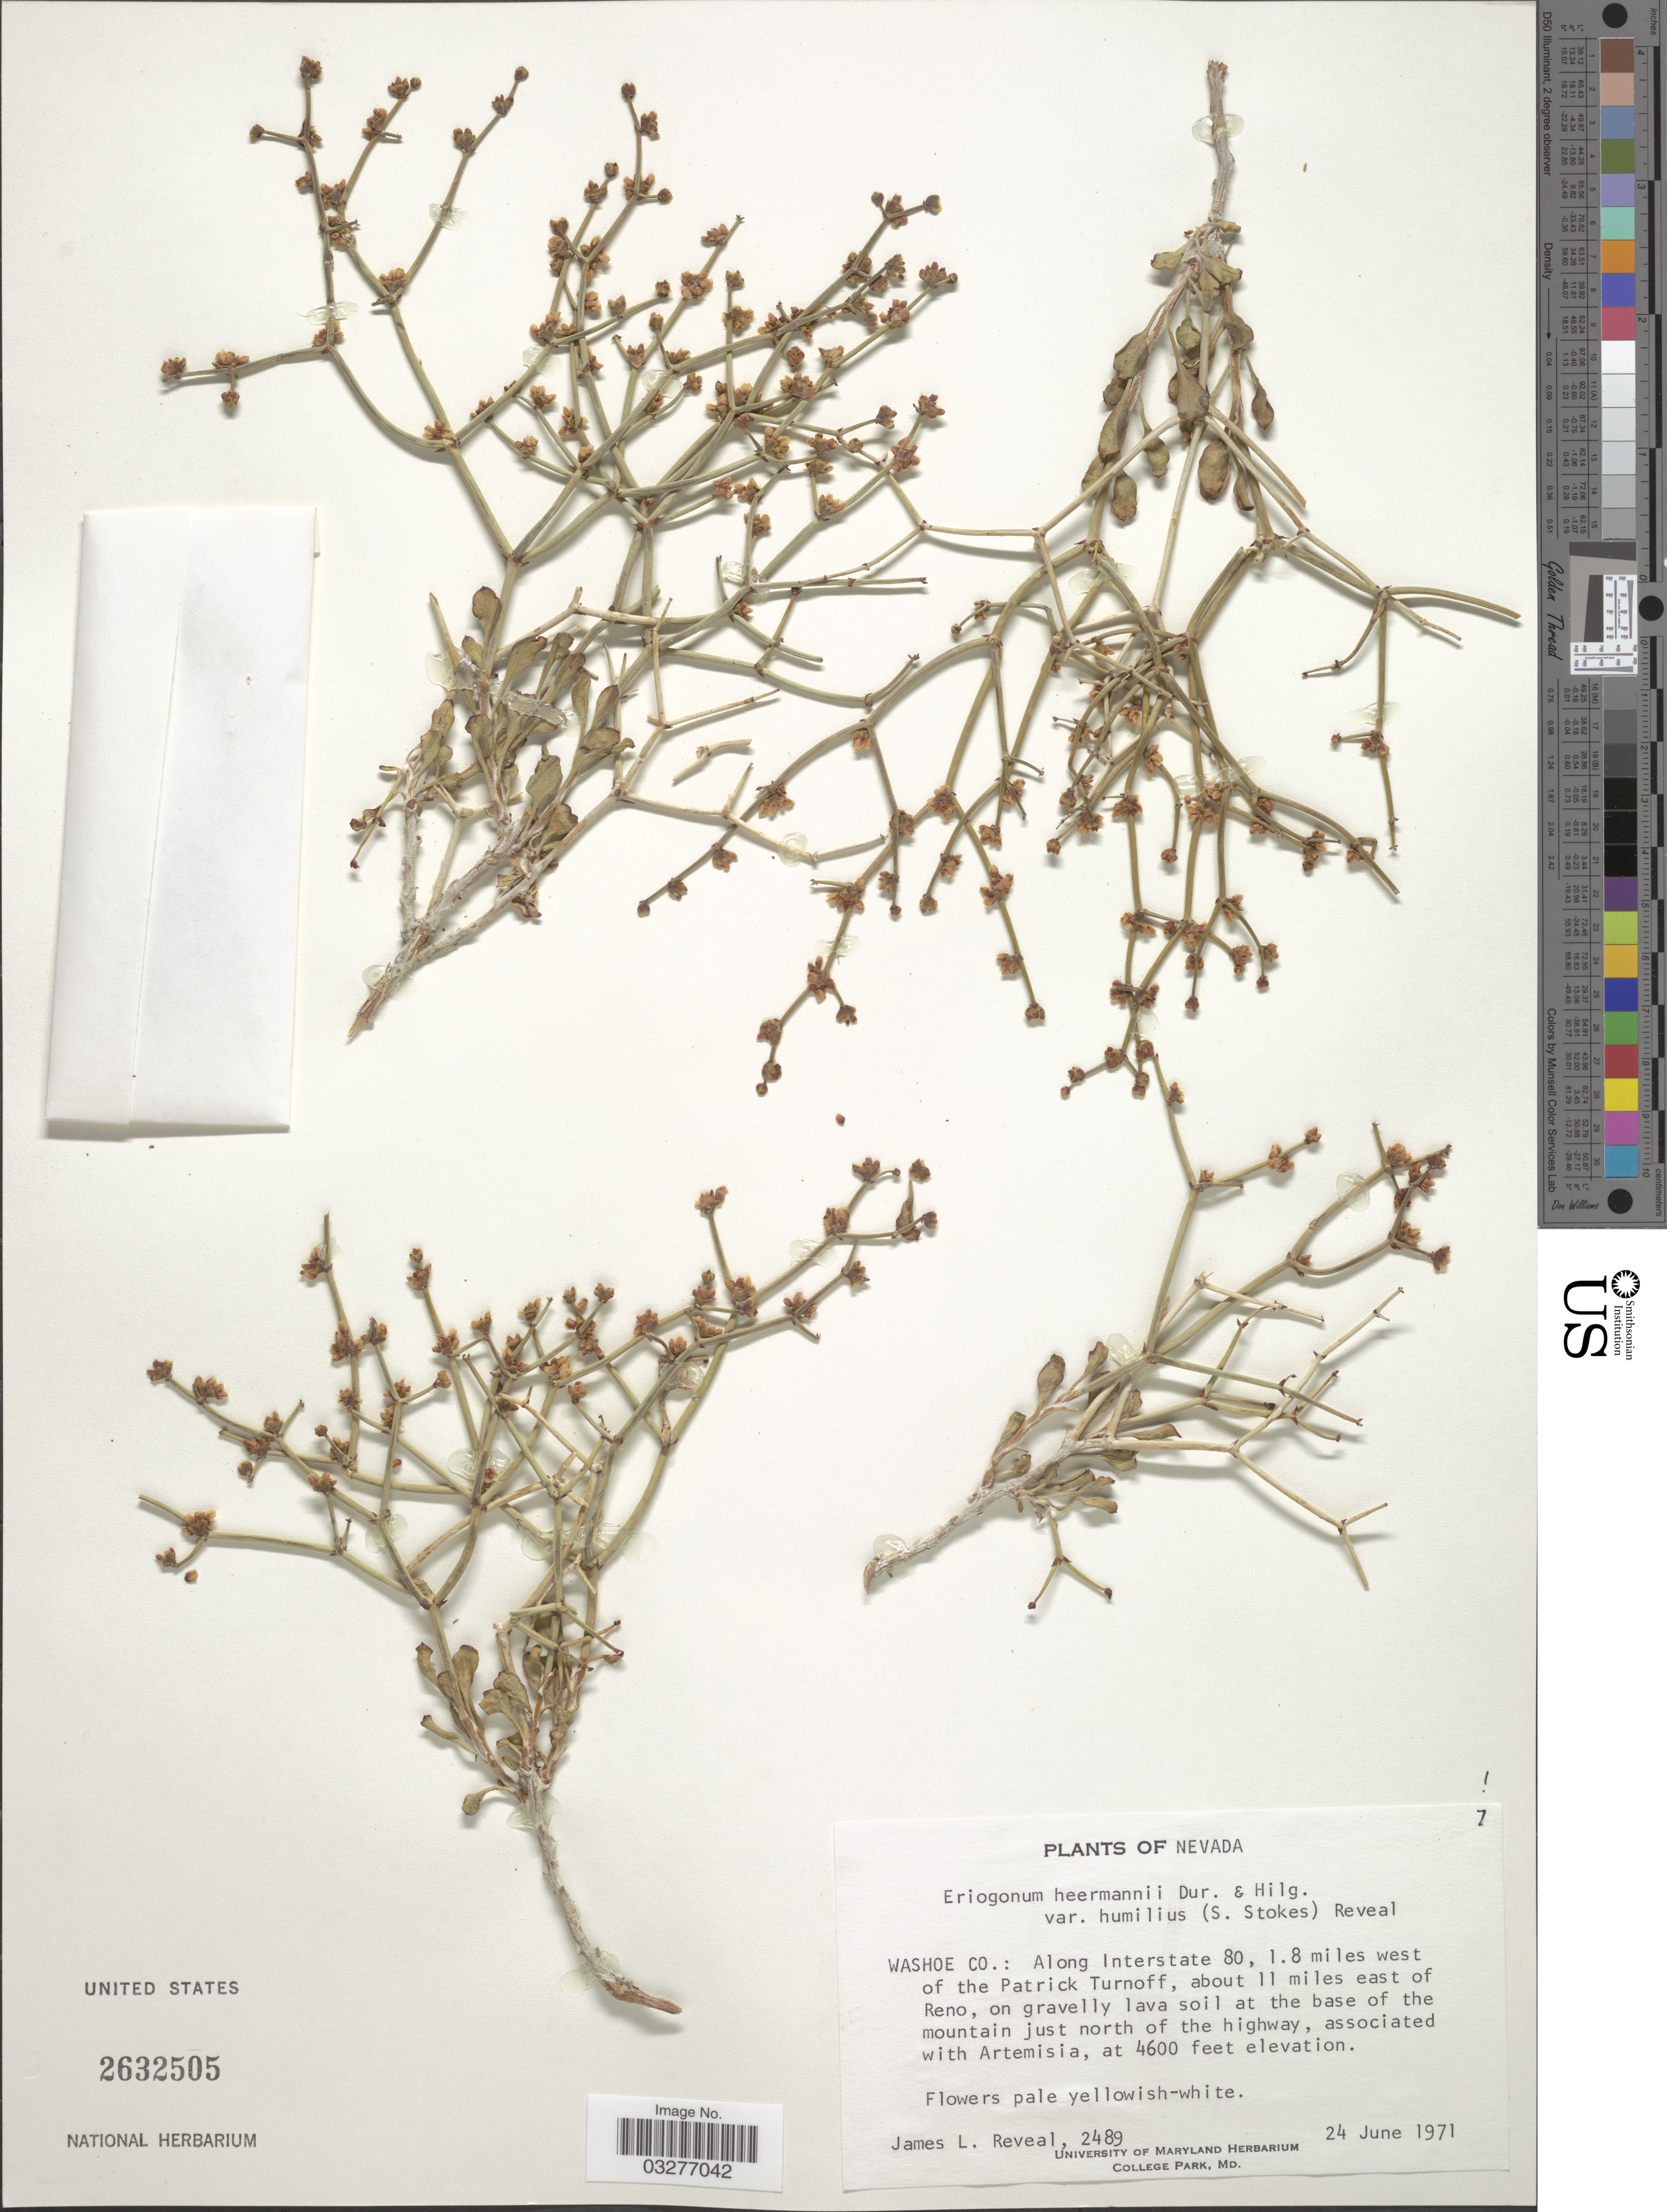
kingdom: Plantae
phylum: Tracheophyta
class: Magnoliopsida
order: Caryophyllales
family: Polygonaceae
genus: Eriogonum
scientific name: Eriogonum heermannii var. humilius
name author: (S. Stokes) Reveal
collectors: J. L. Reveal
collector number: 2489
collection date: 1971-06-24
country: United States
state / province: Nevada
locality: Washoe Co.: Along Interstate 80, 1.8 miles west of the Patrick Turnoff, about 11 miles east of Reno.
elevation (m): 1402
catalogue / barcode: US 2632505